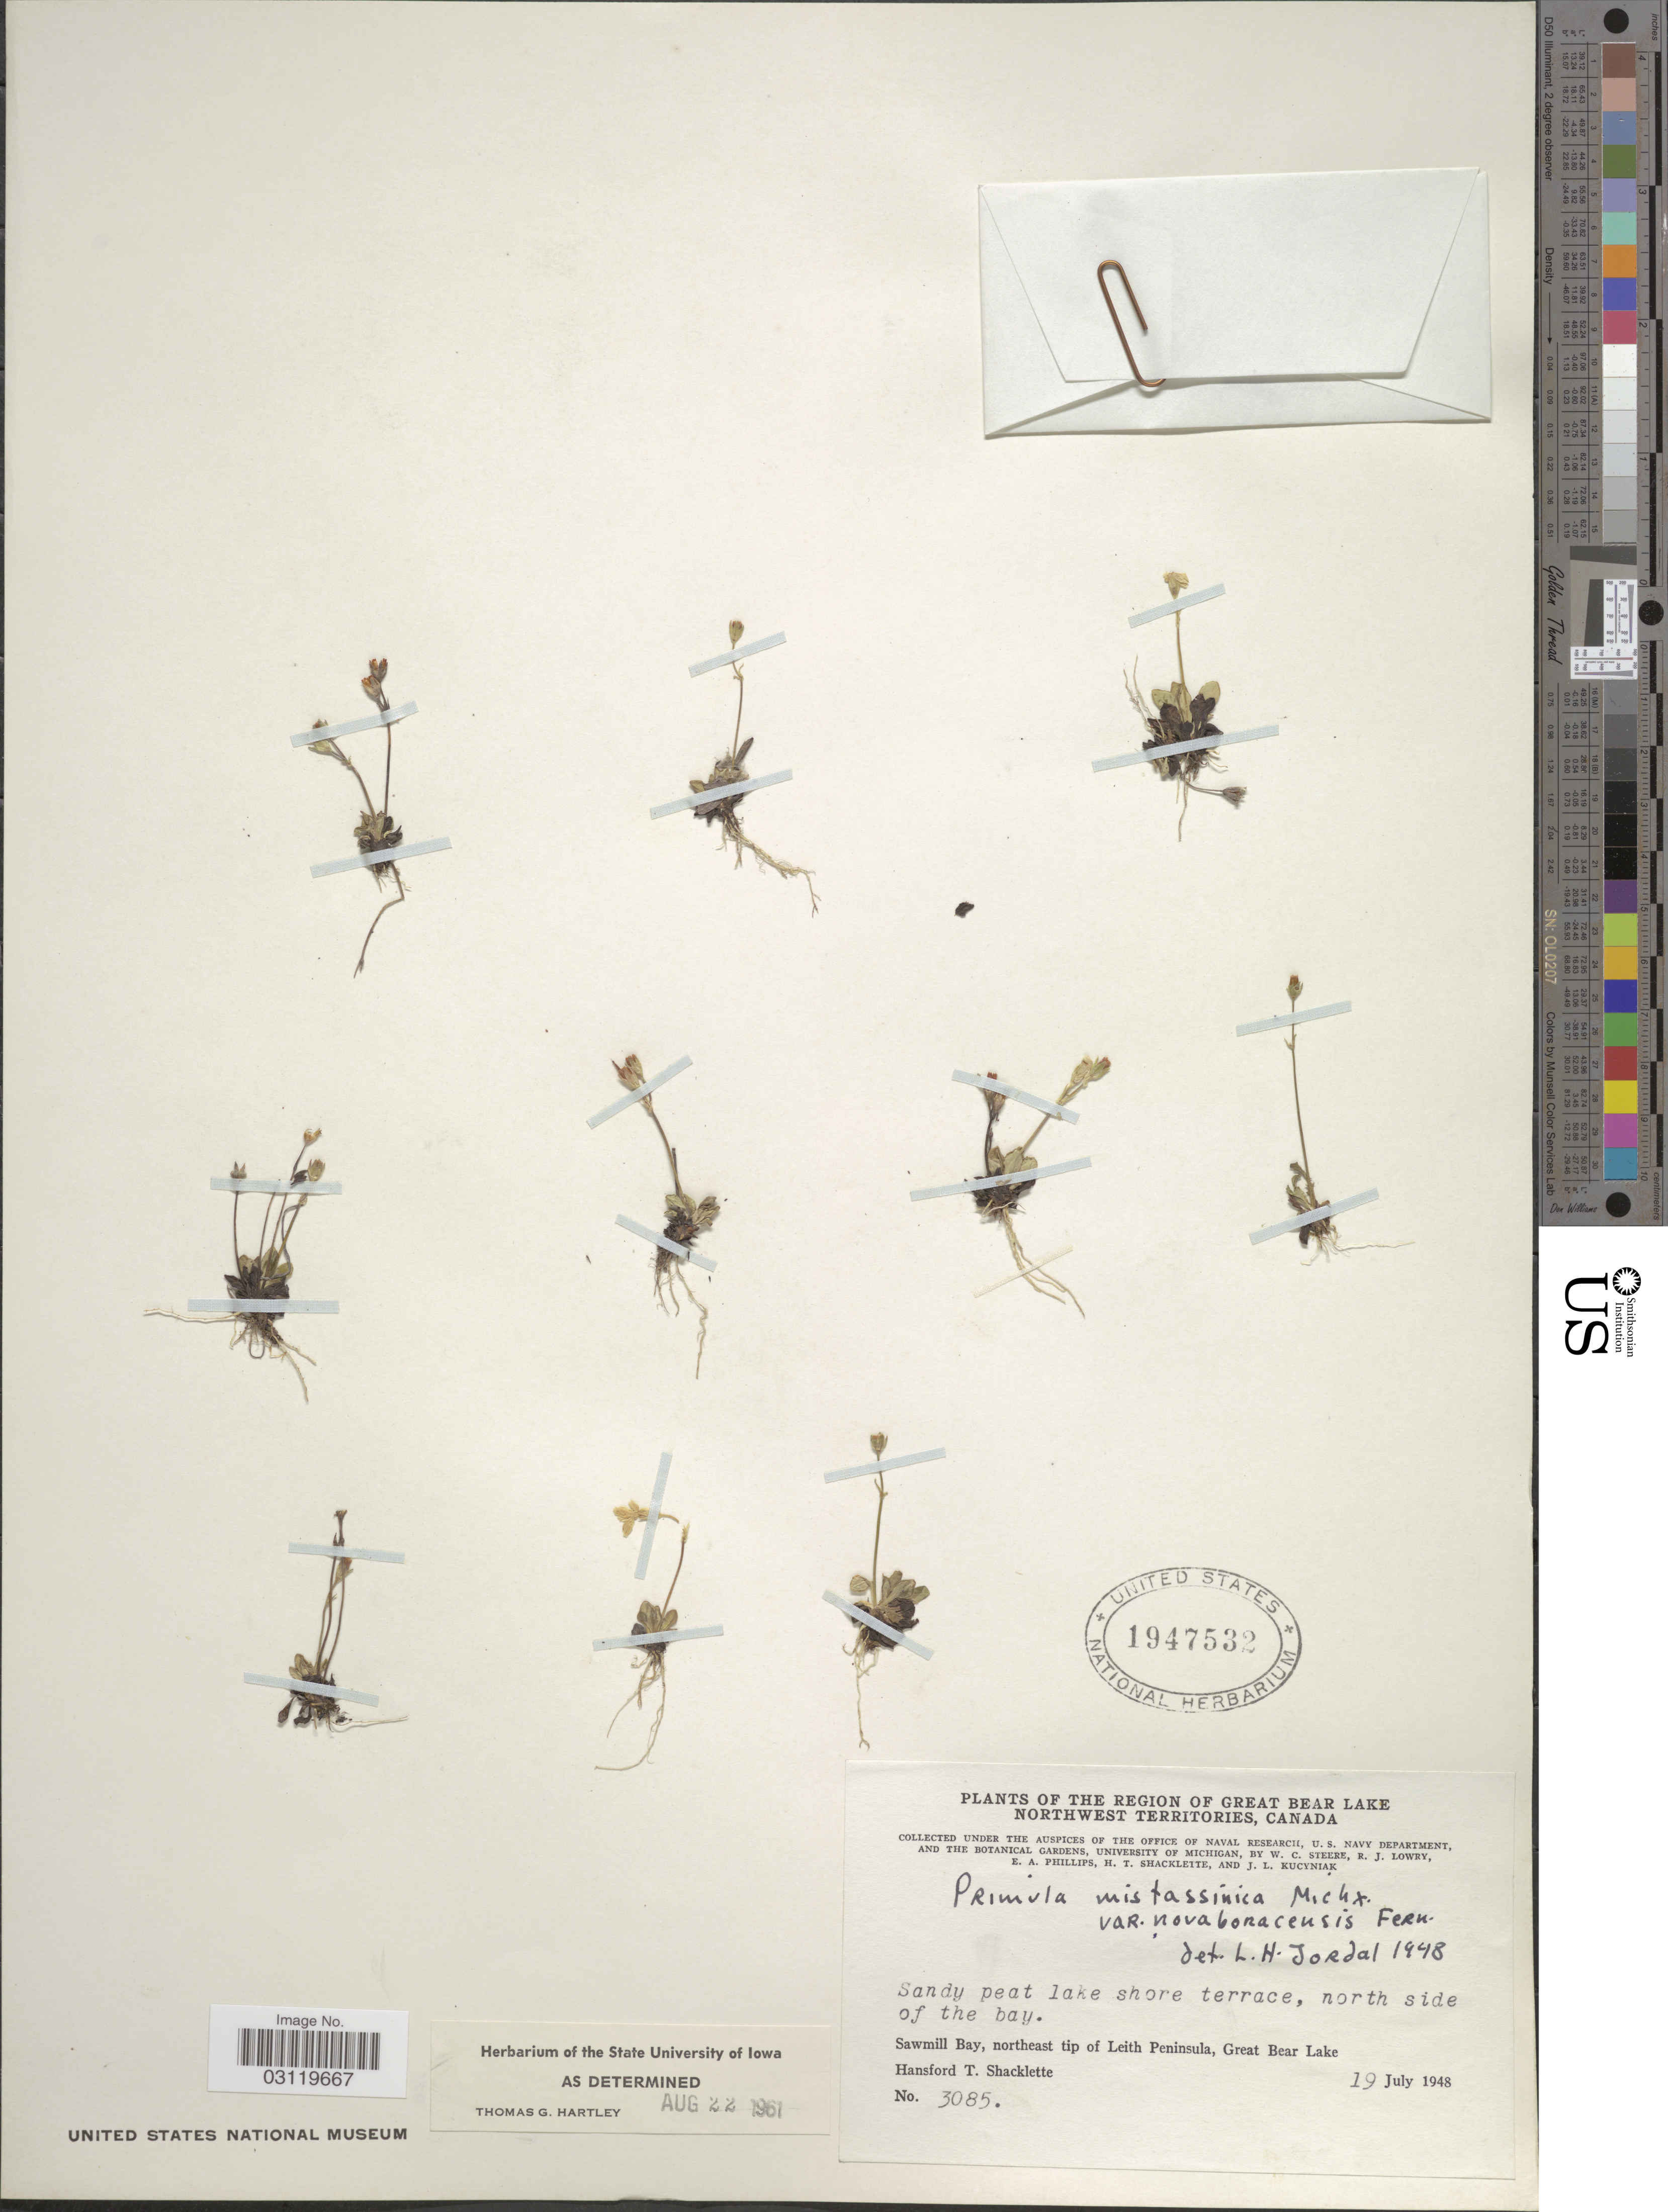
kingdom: Plantae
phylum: Tracheophyta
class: Magnoliopsida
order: Ericales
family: Primulaceae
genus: Primula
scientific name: Primula mistassinica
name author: Michx.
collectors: H. Shacklette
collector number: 3085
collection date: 1948-07-19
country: Canada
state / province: Northwest Territories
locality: The Region of Great Bear Lake, Sandy peat lake shore terrace, north side of the bay. Sawmill Bay, northeast tip of Leith Peninsula, Great Bear Lake.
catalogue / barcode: US 1947532